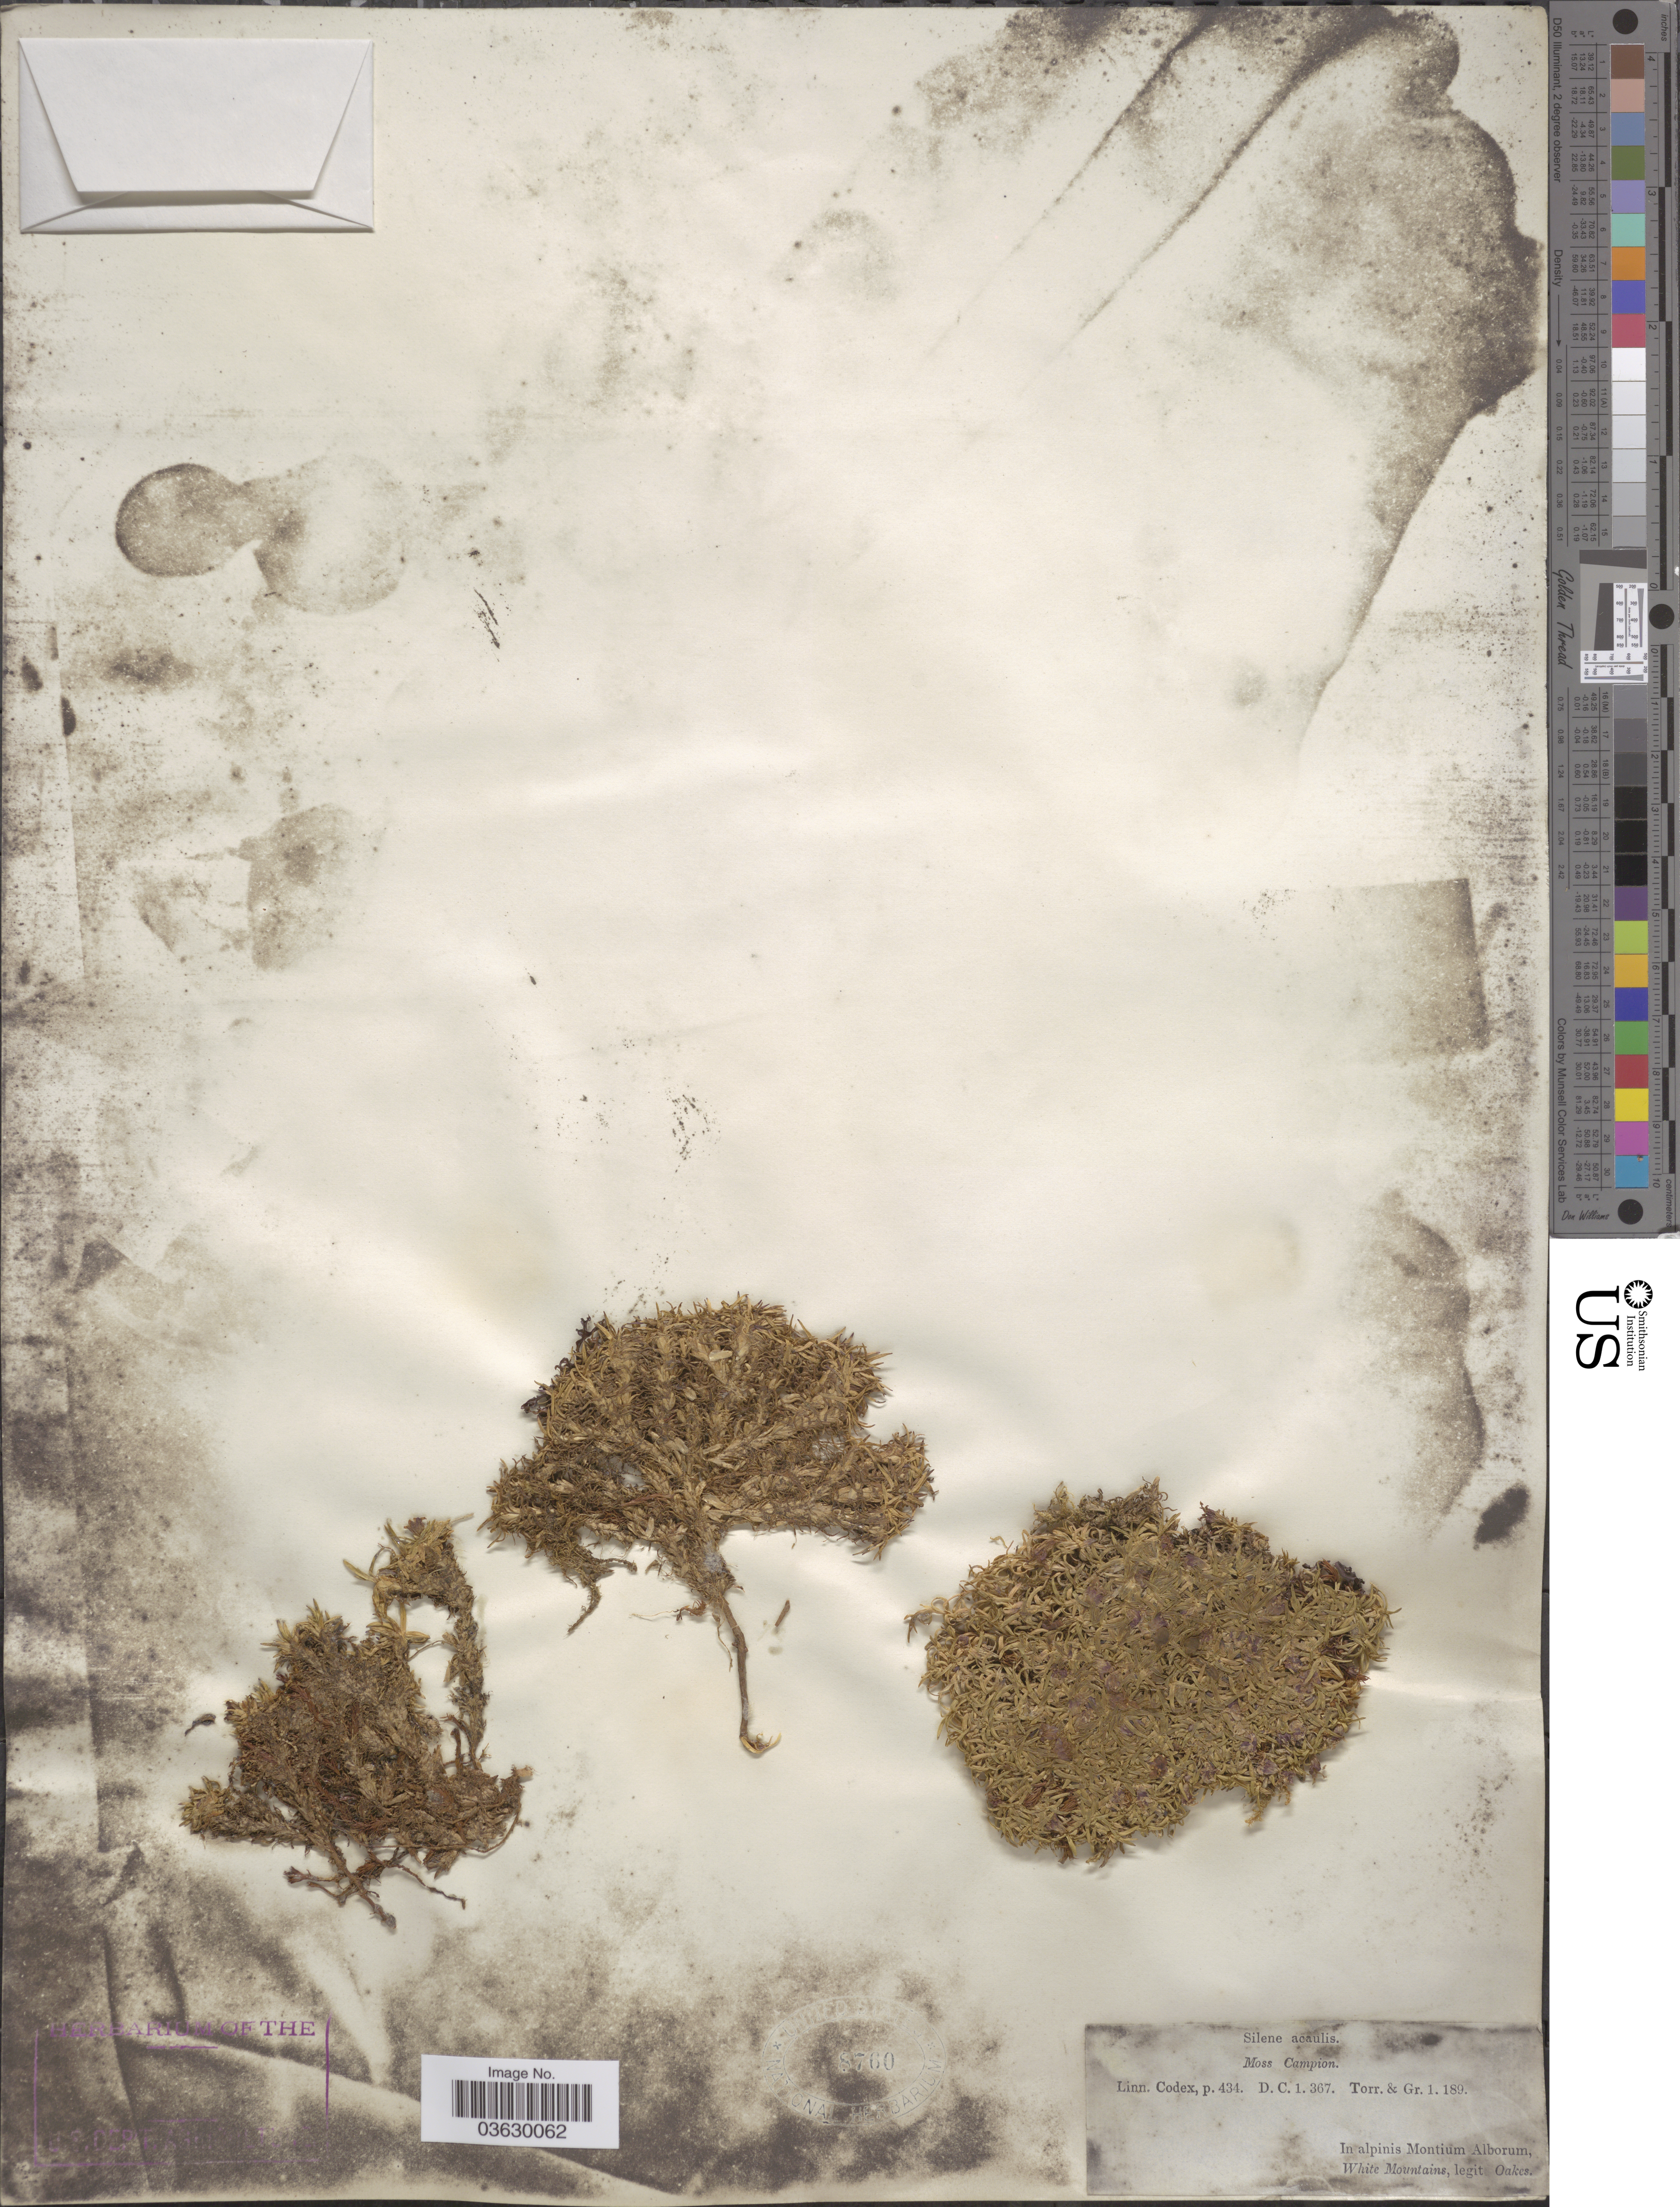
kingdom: Plantae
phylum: Tracheophyta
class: Magnoliopsida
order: Caryophyllales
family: Caryophyllaceae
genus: Silene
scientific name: Silene acaulis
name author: (L.) Jacq.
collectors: -. Oakes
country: United States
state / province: New Hampshire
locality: In alpinis Montium Alborum, White Mountains.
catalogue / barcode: US 8760